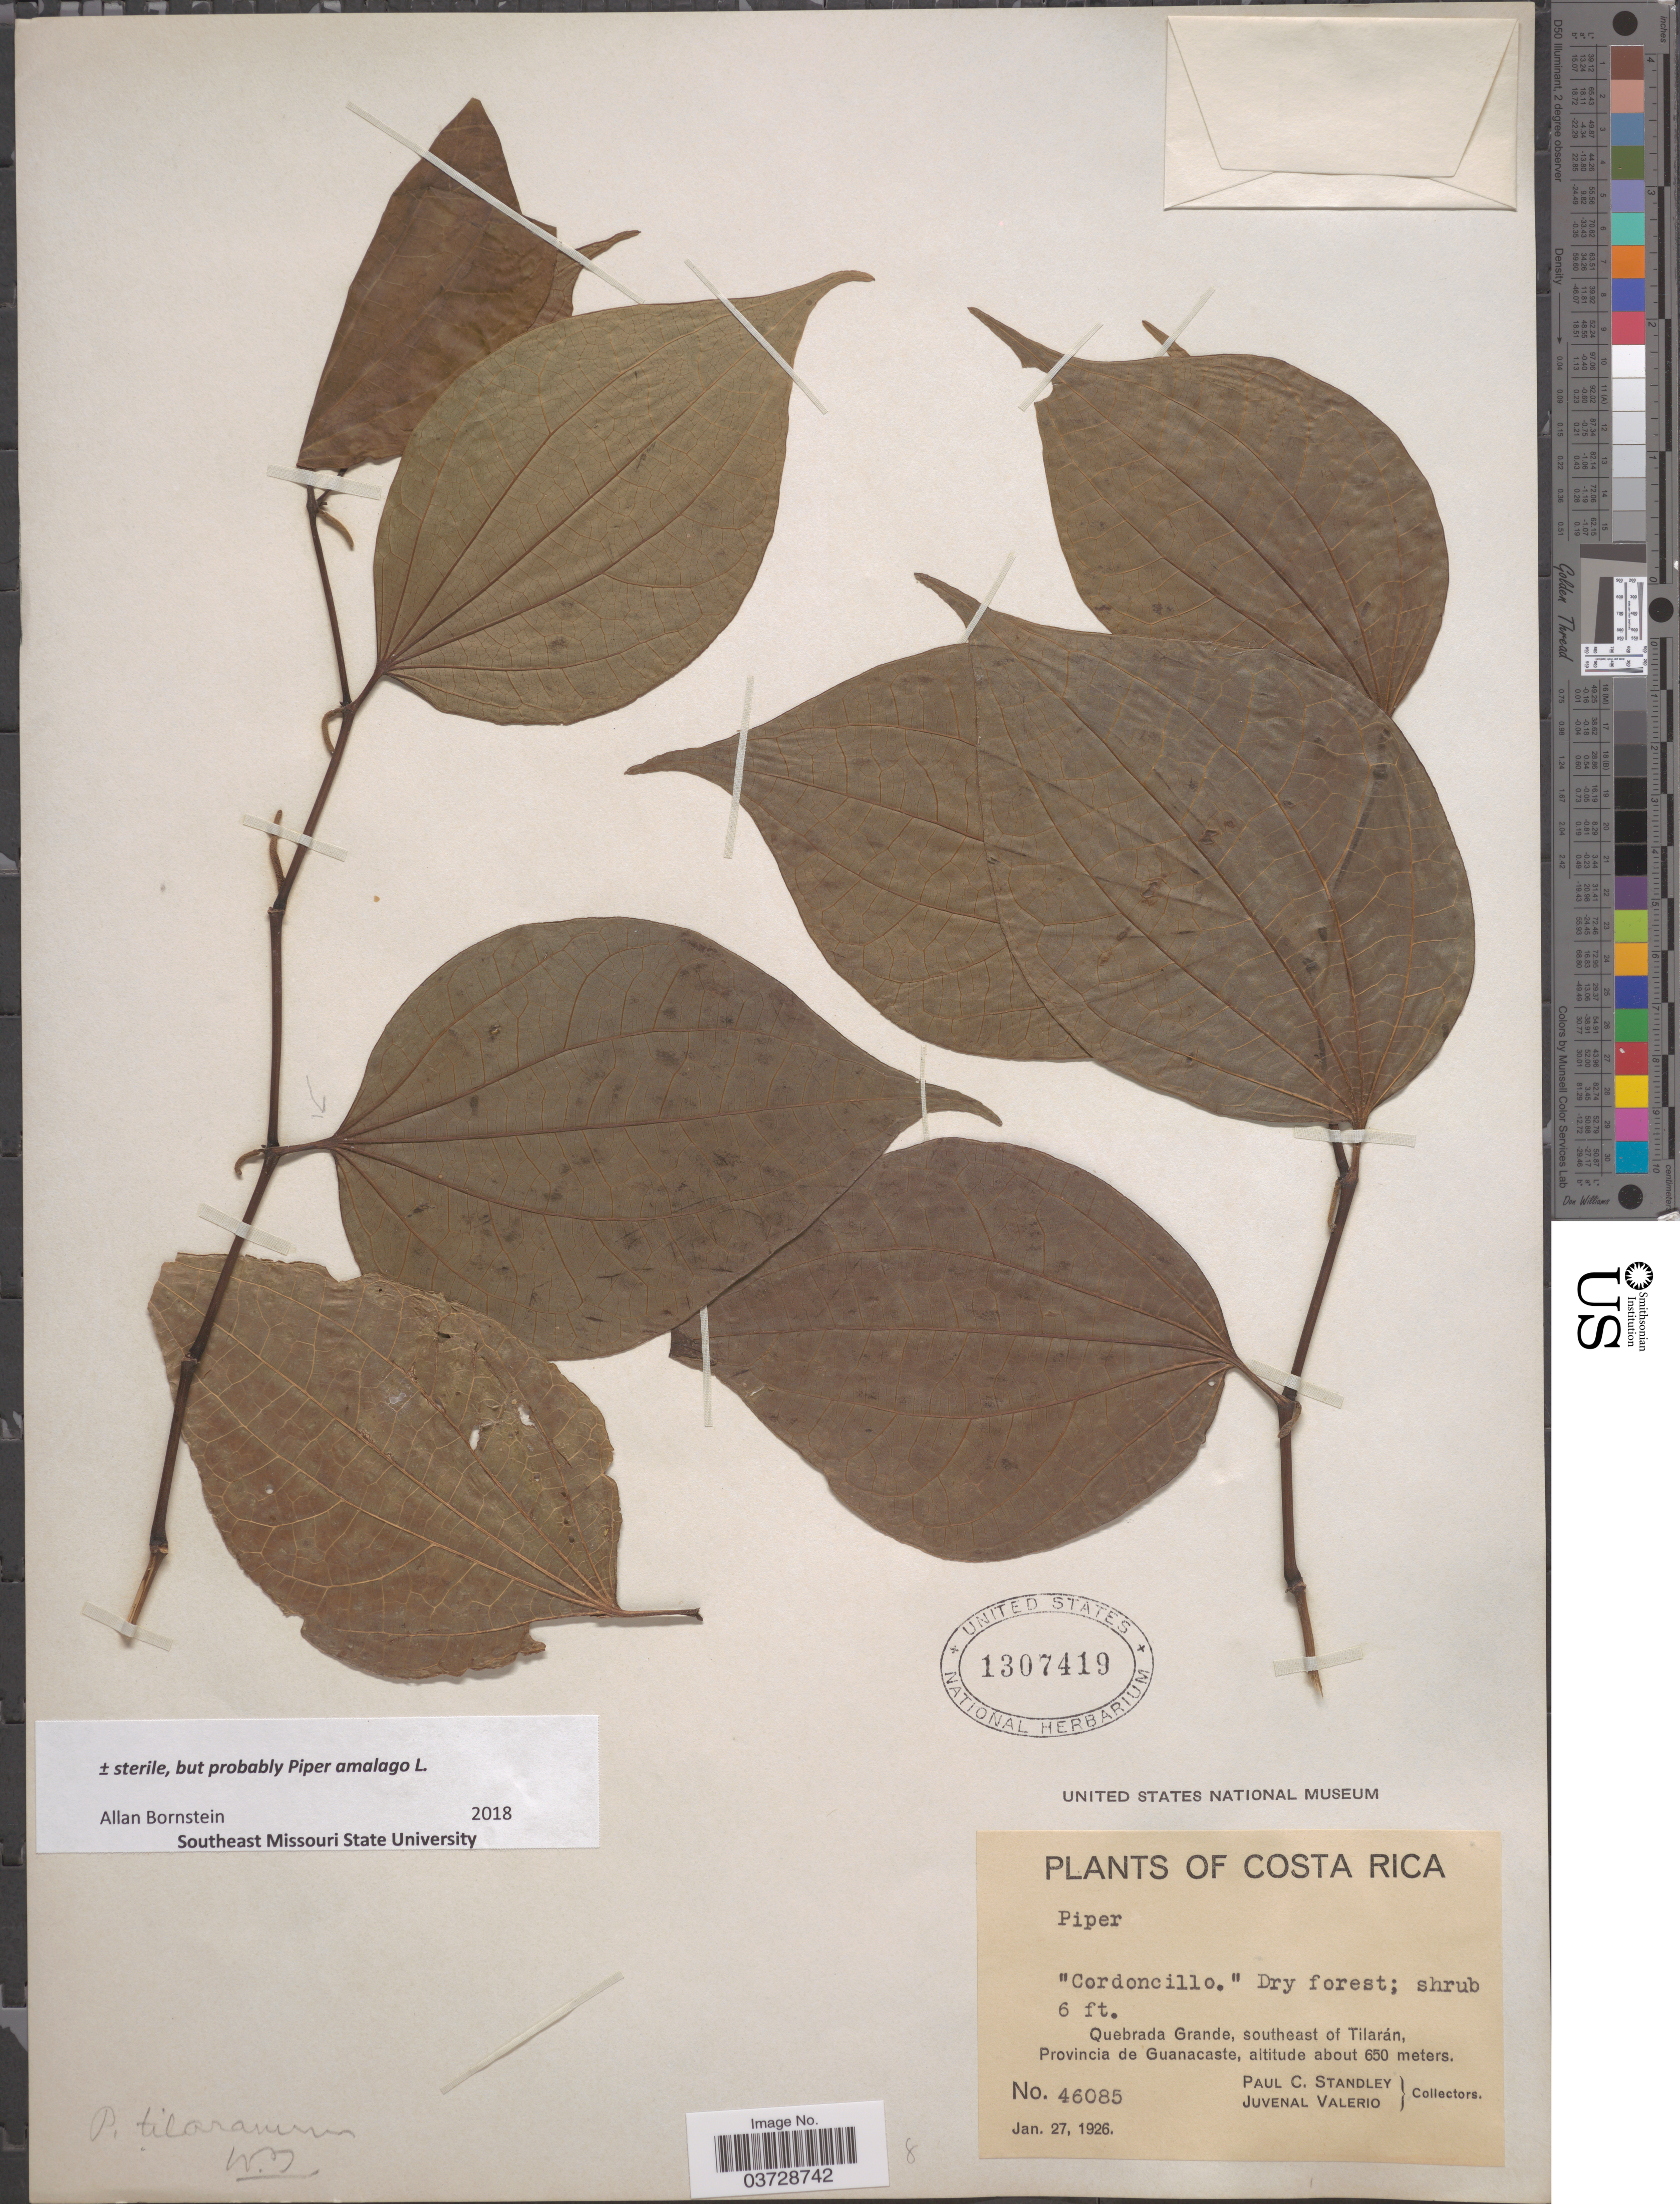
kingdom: Plantae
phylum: Tracheophyta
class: Magnoliopsida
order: Piperales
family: Piperaceae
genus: Piper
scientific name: Piper amalago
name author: L.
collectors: P. C. Standley & J. Valerio R.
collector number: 46085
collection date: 1926-01-27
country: Costa Rica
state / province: Guanacaste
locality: Quebrada Grande, southeast of Tilarán.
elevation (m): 650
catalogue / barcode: US 1307419